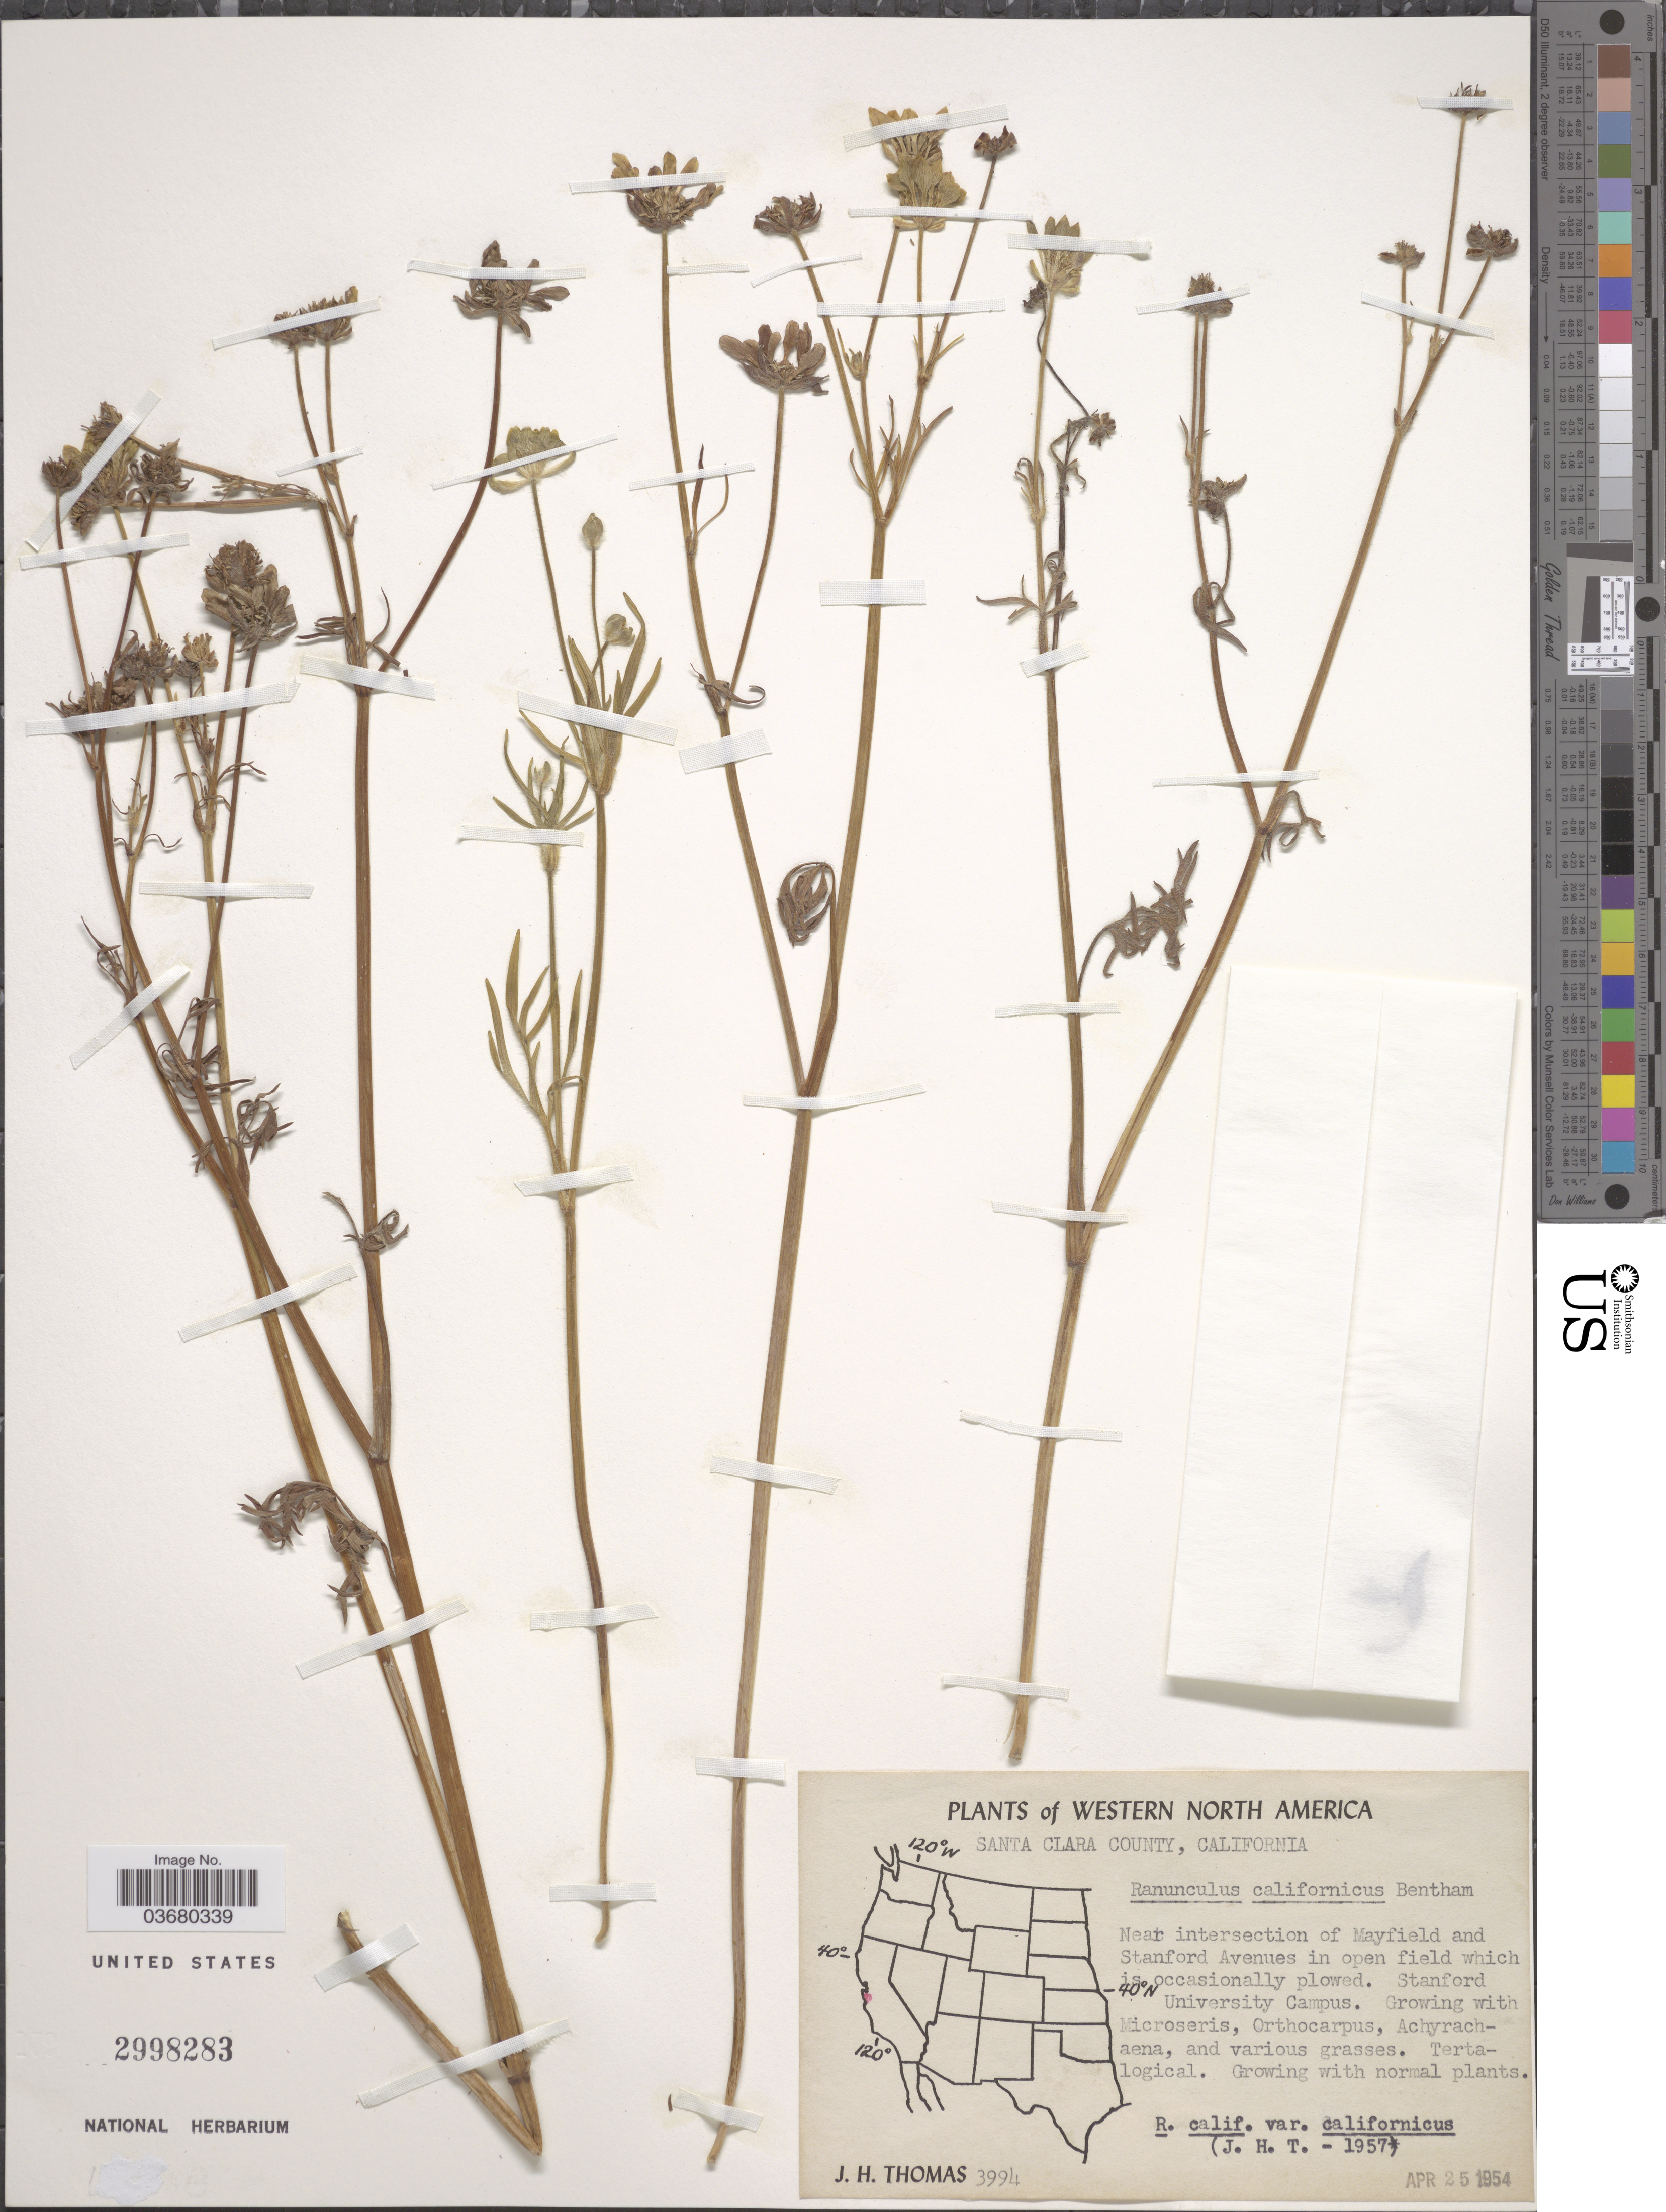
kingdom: Plantae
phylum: Tracheophyta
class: Magnoliopsida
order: Ranunculales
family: Ranunculaceae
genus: Ranunculus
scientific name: Ranunculus californicus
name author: Benth.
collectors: J. H. Thomas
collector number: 3994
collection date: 1954-04-25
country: United States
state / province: California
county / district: Santa Clara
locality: Western North America. Santa Clara County. Near intersection of Mayfield and Stanford Avenues in open field which is occasionally plowed. Stanford University Campus.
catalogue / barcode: US 2998283